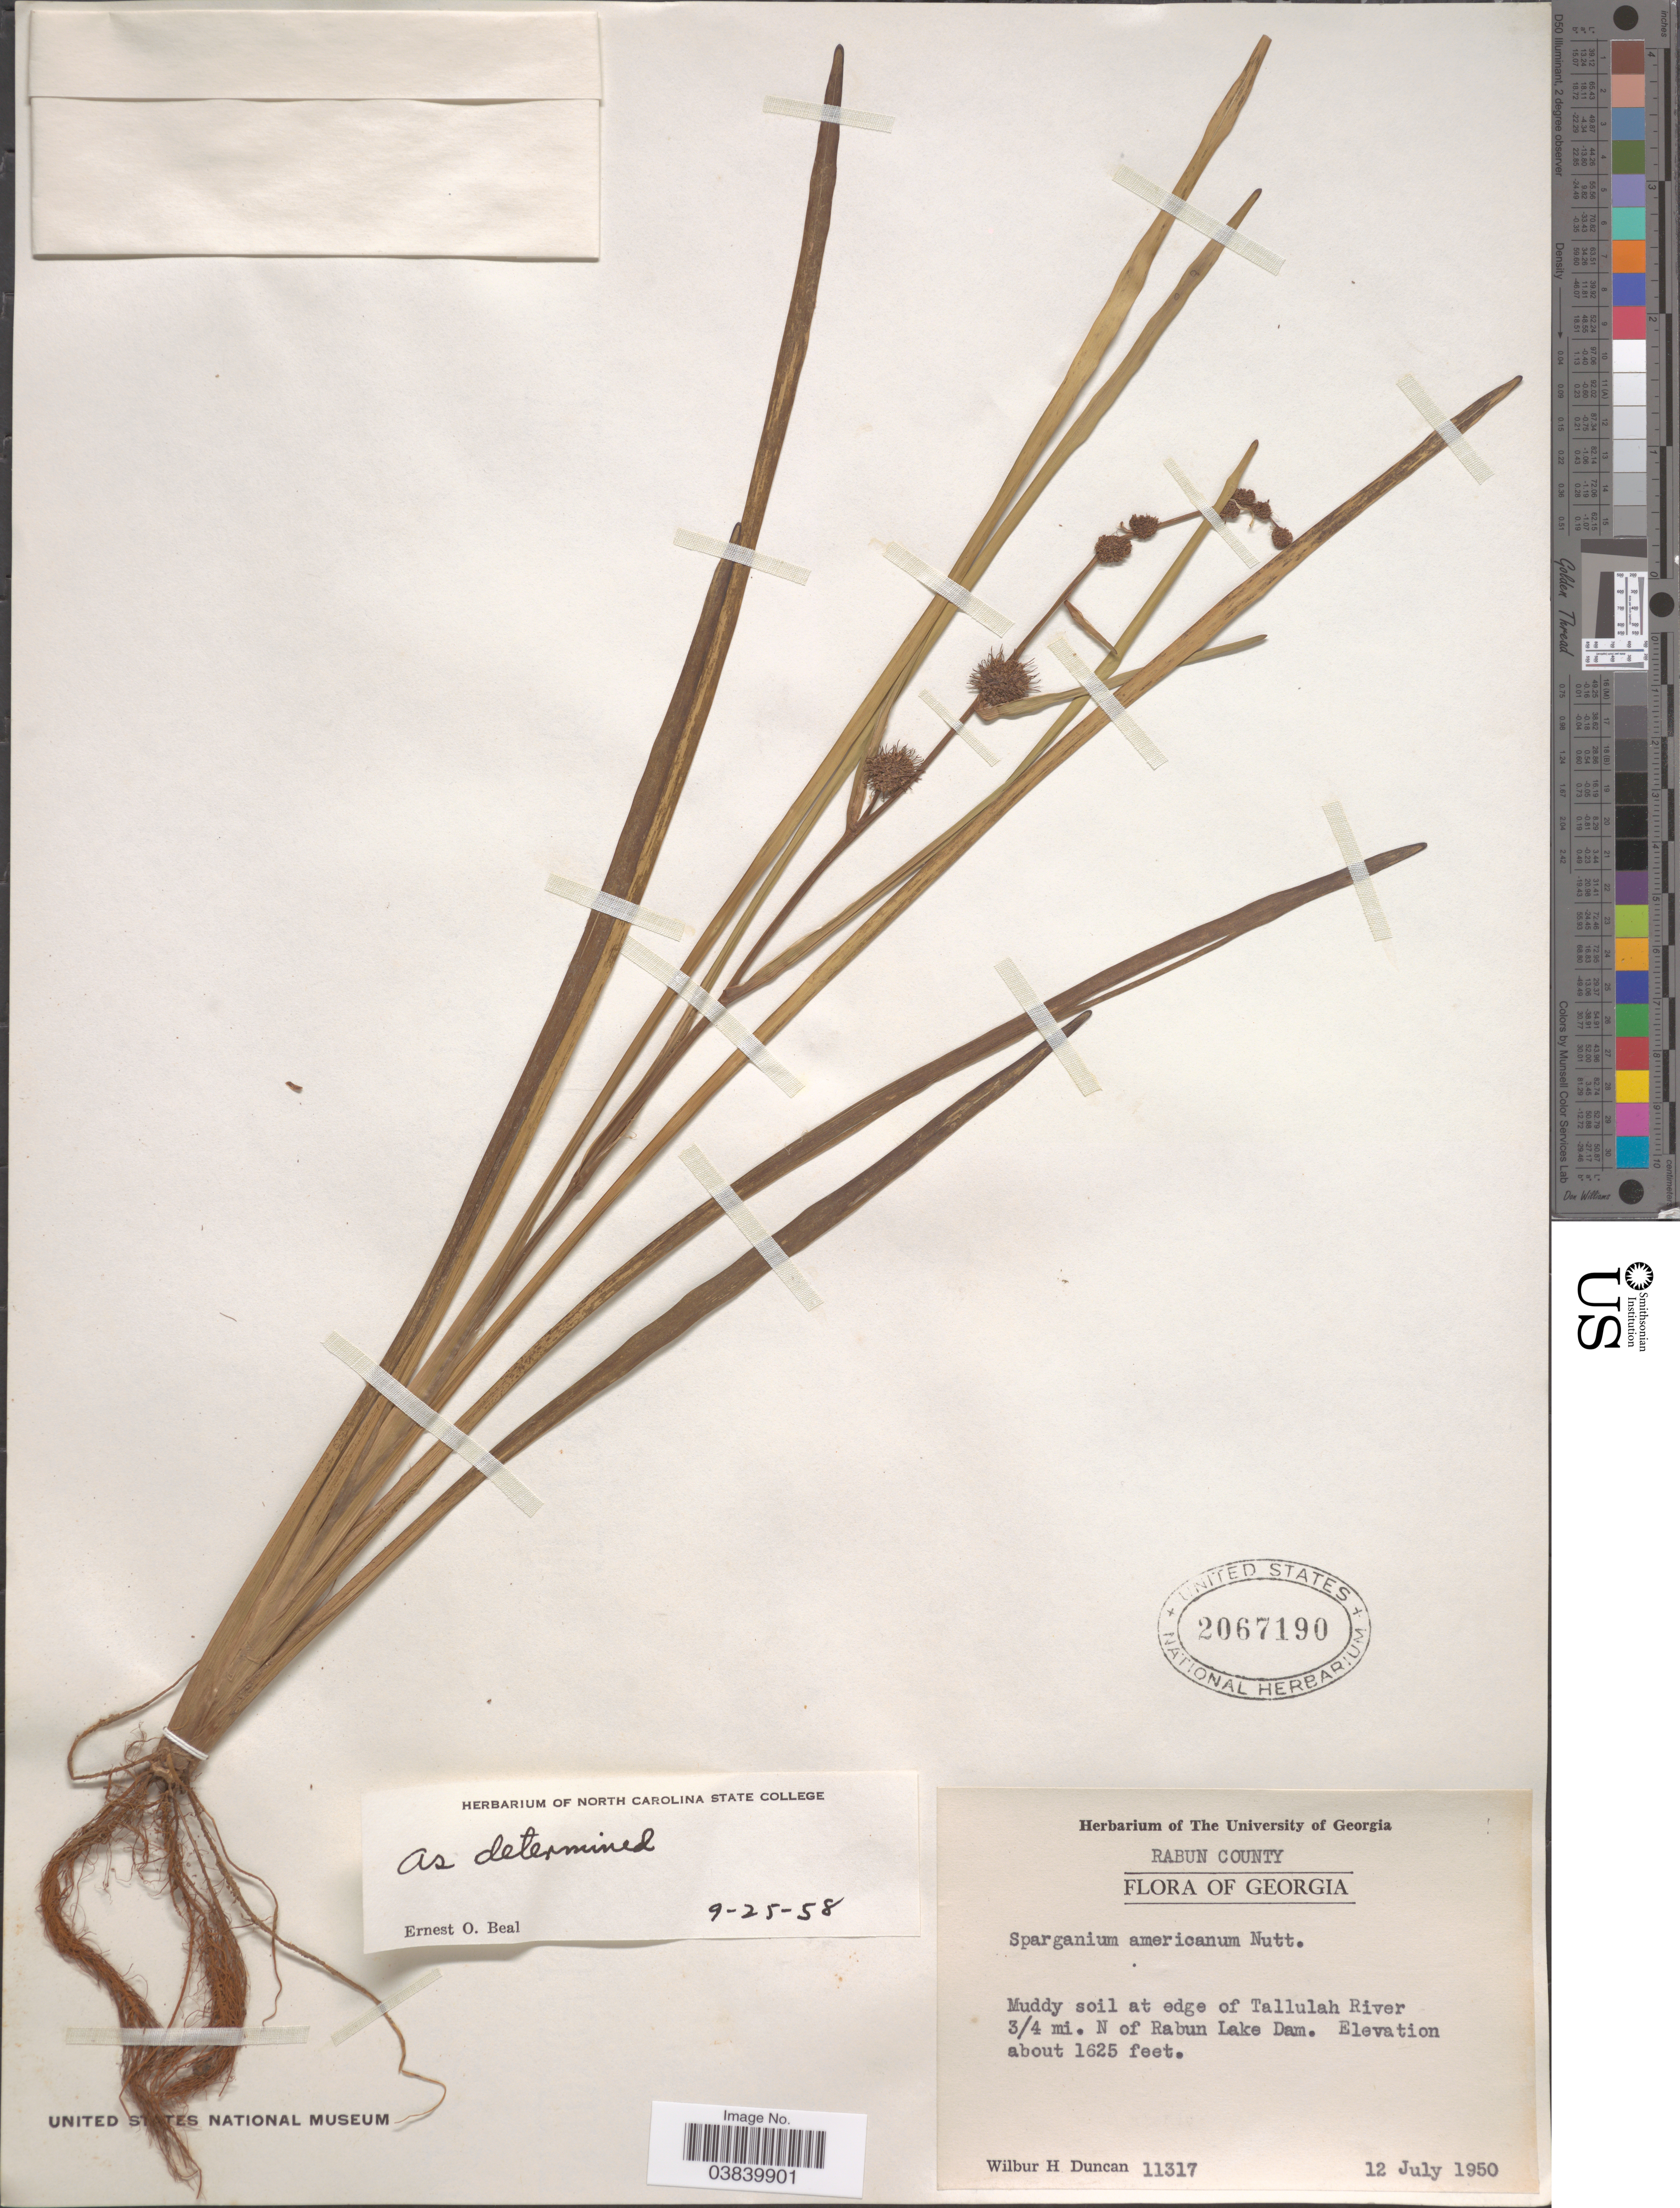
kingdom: Plantae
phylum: Tracheophyta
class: Liliopsida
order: Poales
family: Typhaceae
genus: Sparganium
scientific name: Sparganium americanum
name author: Nutt.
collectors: W. H. Duncan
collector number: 11317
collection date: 1950-07-12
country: United States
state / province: Georgia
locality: Rabun County. Muddy soil at edge of Tallulah River 3/4 mi. N of Rabun Lake Dam.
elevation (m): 495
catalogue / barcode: US 2067190